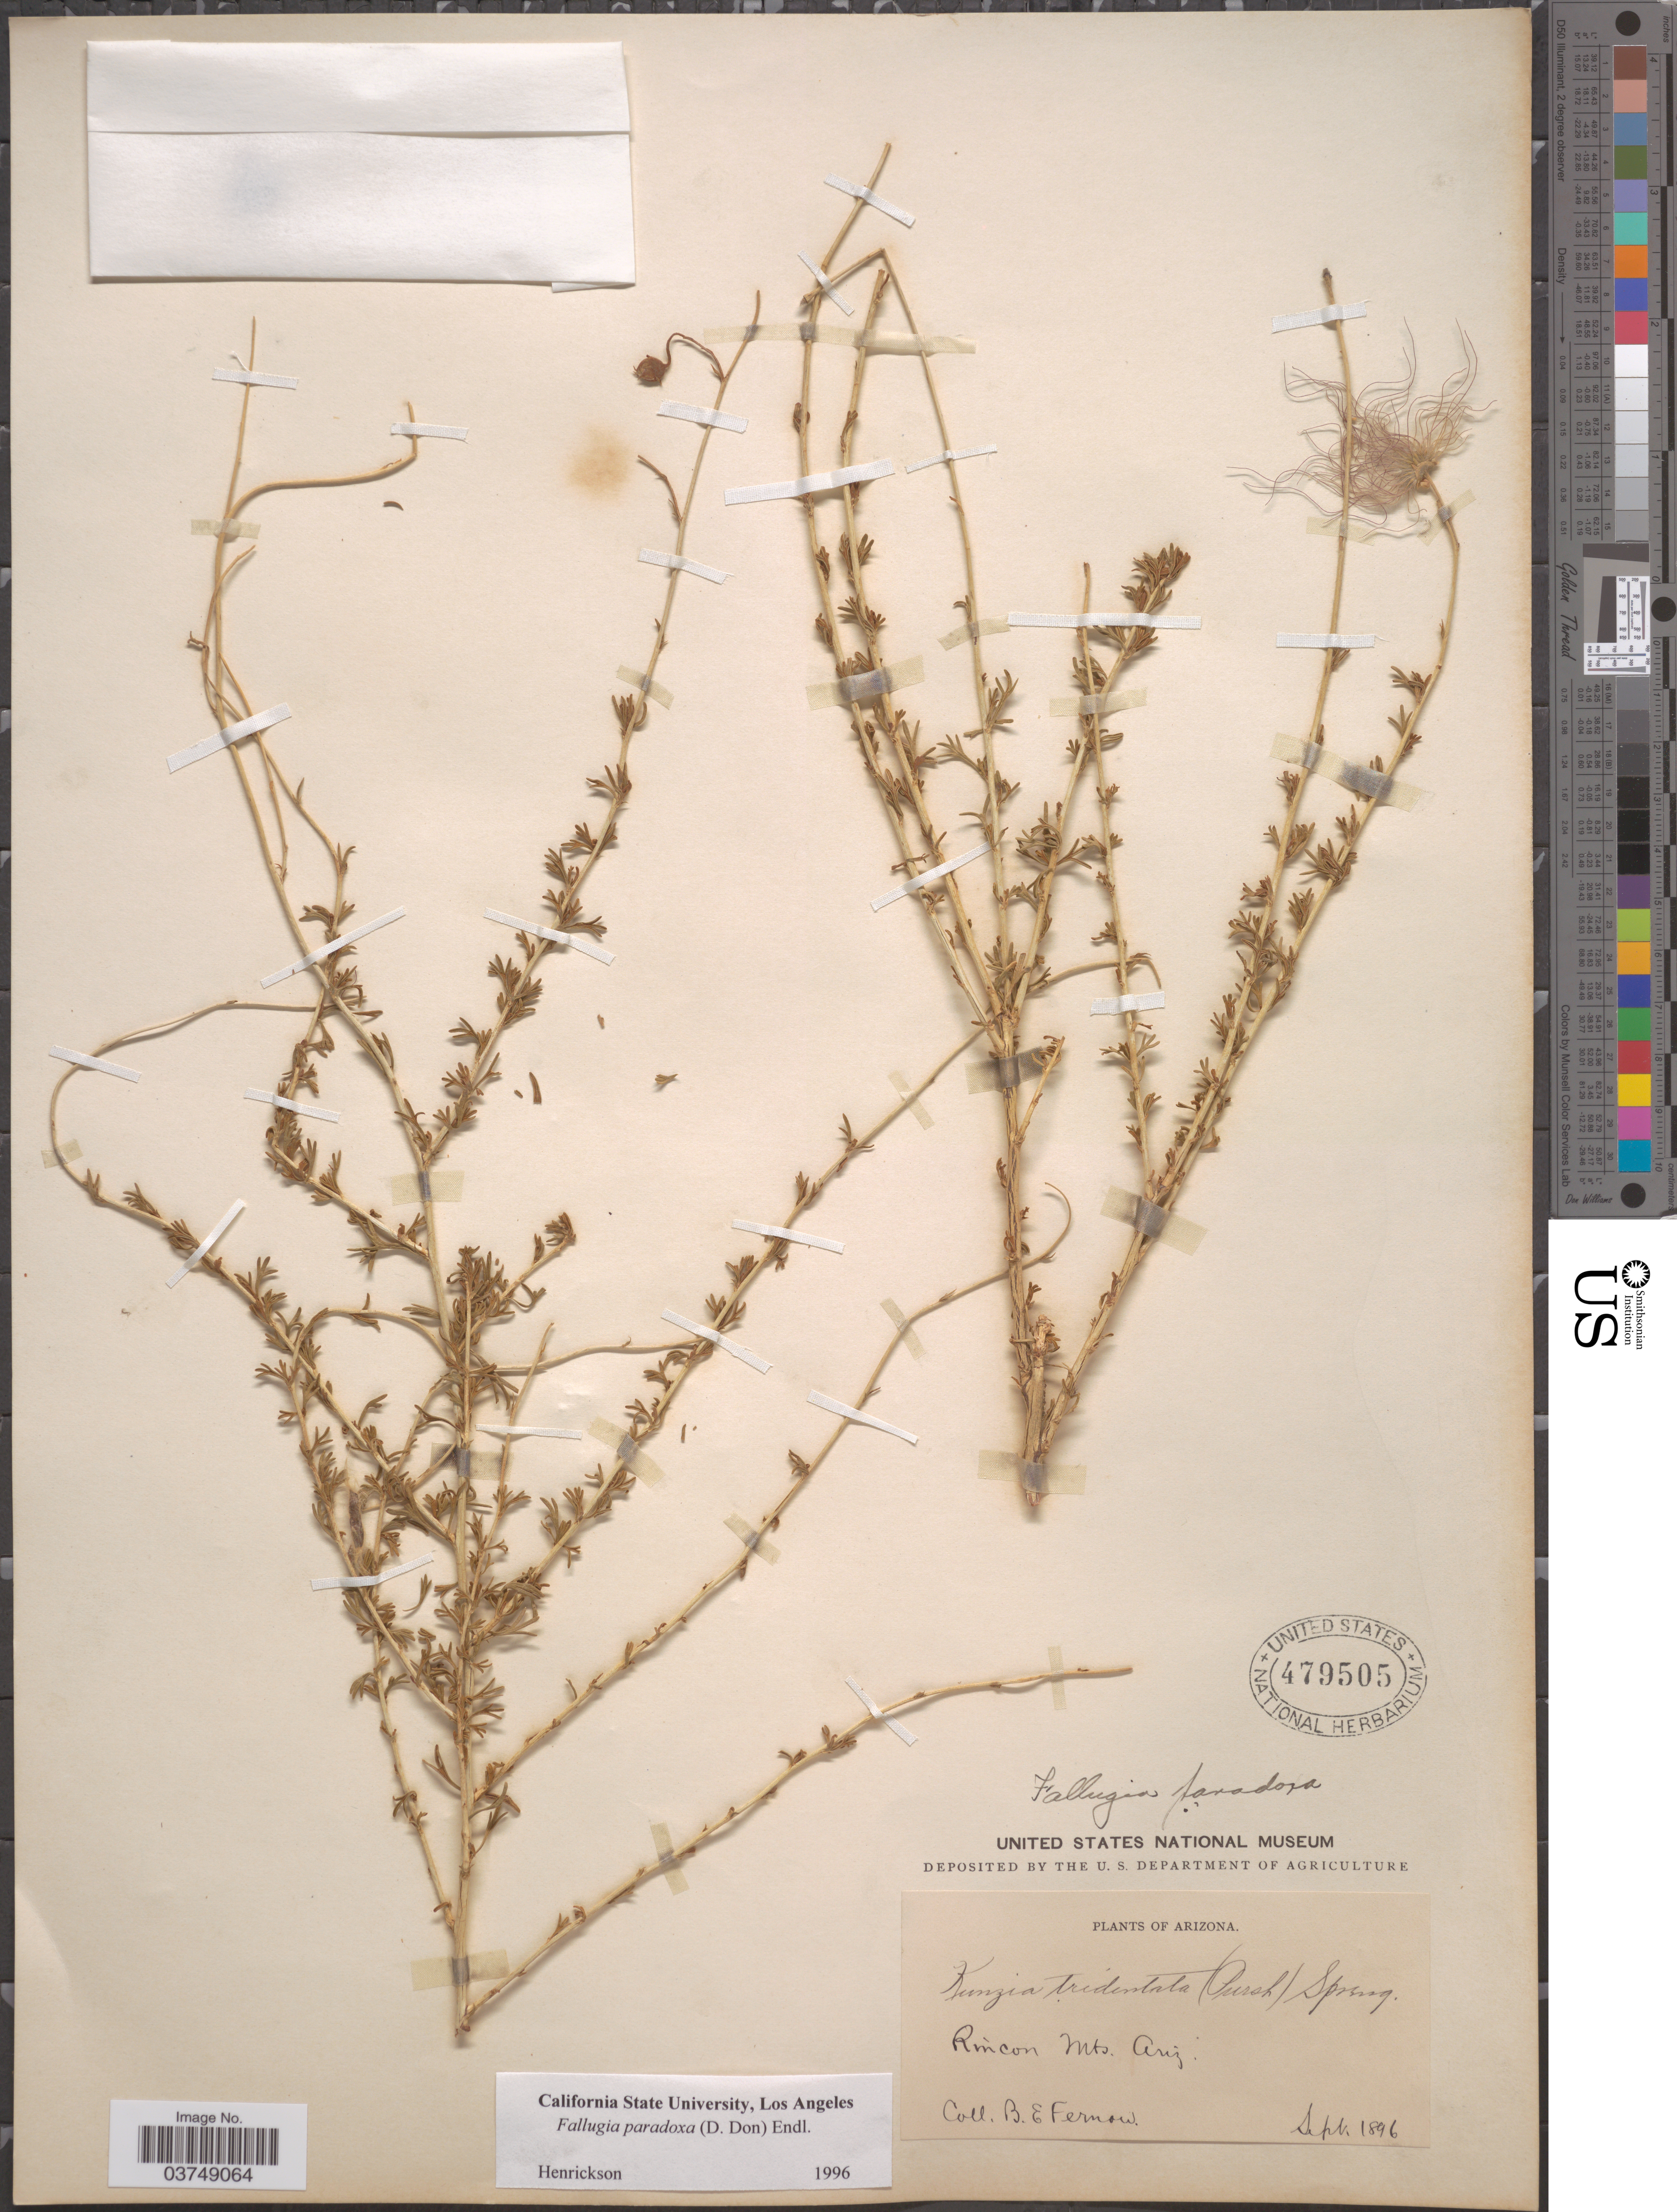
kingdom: Plantae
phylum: Tracheophyta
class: Magnoliopsida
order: Rosales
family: Rosaceae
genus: Fallugia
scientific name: Fallugia paradoxa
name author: (D. Don ex Tilloch & T. Taylor) Endl. ex Torr.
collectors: B. Fernow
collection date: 1896-09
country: United States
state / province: Arizona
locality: Rincon Mts.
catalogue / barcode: US 479505